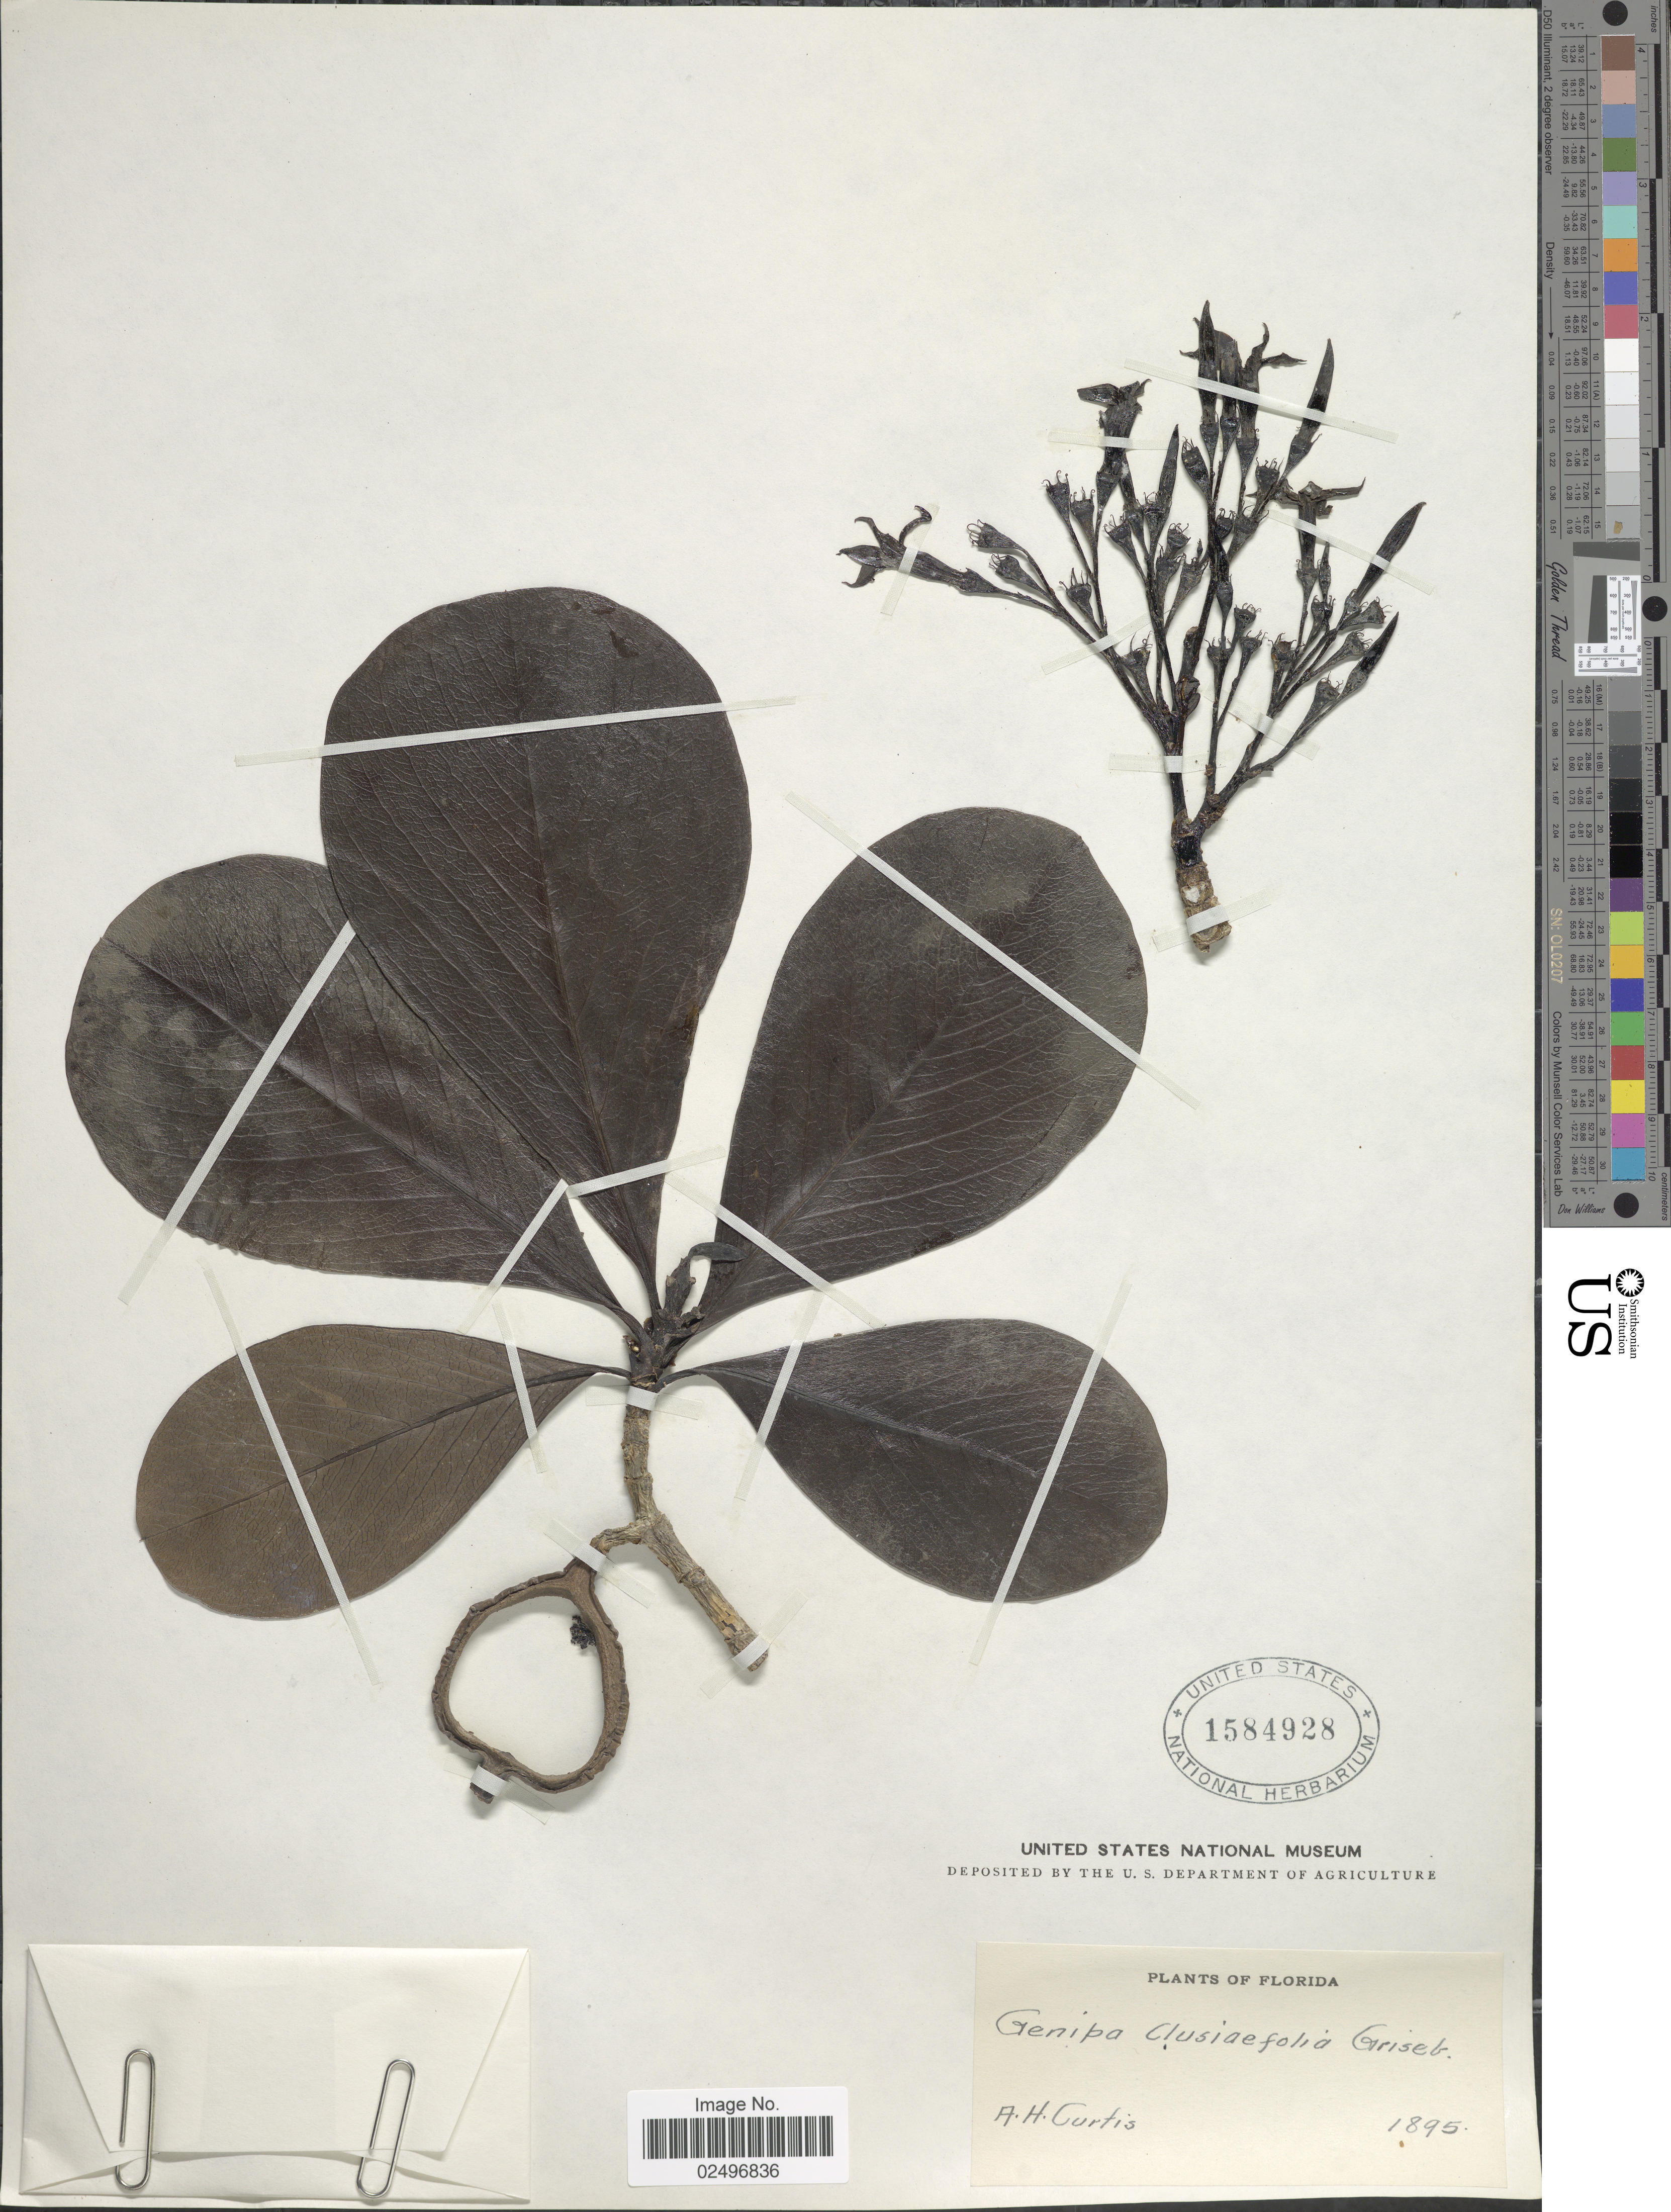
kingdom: Plantae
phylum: Tracheophyta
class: Magnoliopsida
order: Gentianales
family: Rubiaceae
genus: Casasia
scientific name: Casasia clusiifolia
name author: (Jacq.) Urb.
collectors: A. Curtis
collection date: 1895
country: United States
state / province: Florida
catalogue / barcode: US 1584928